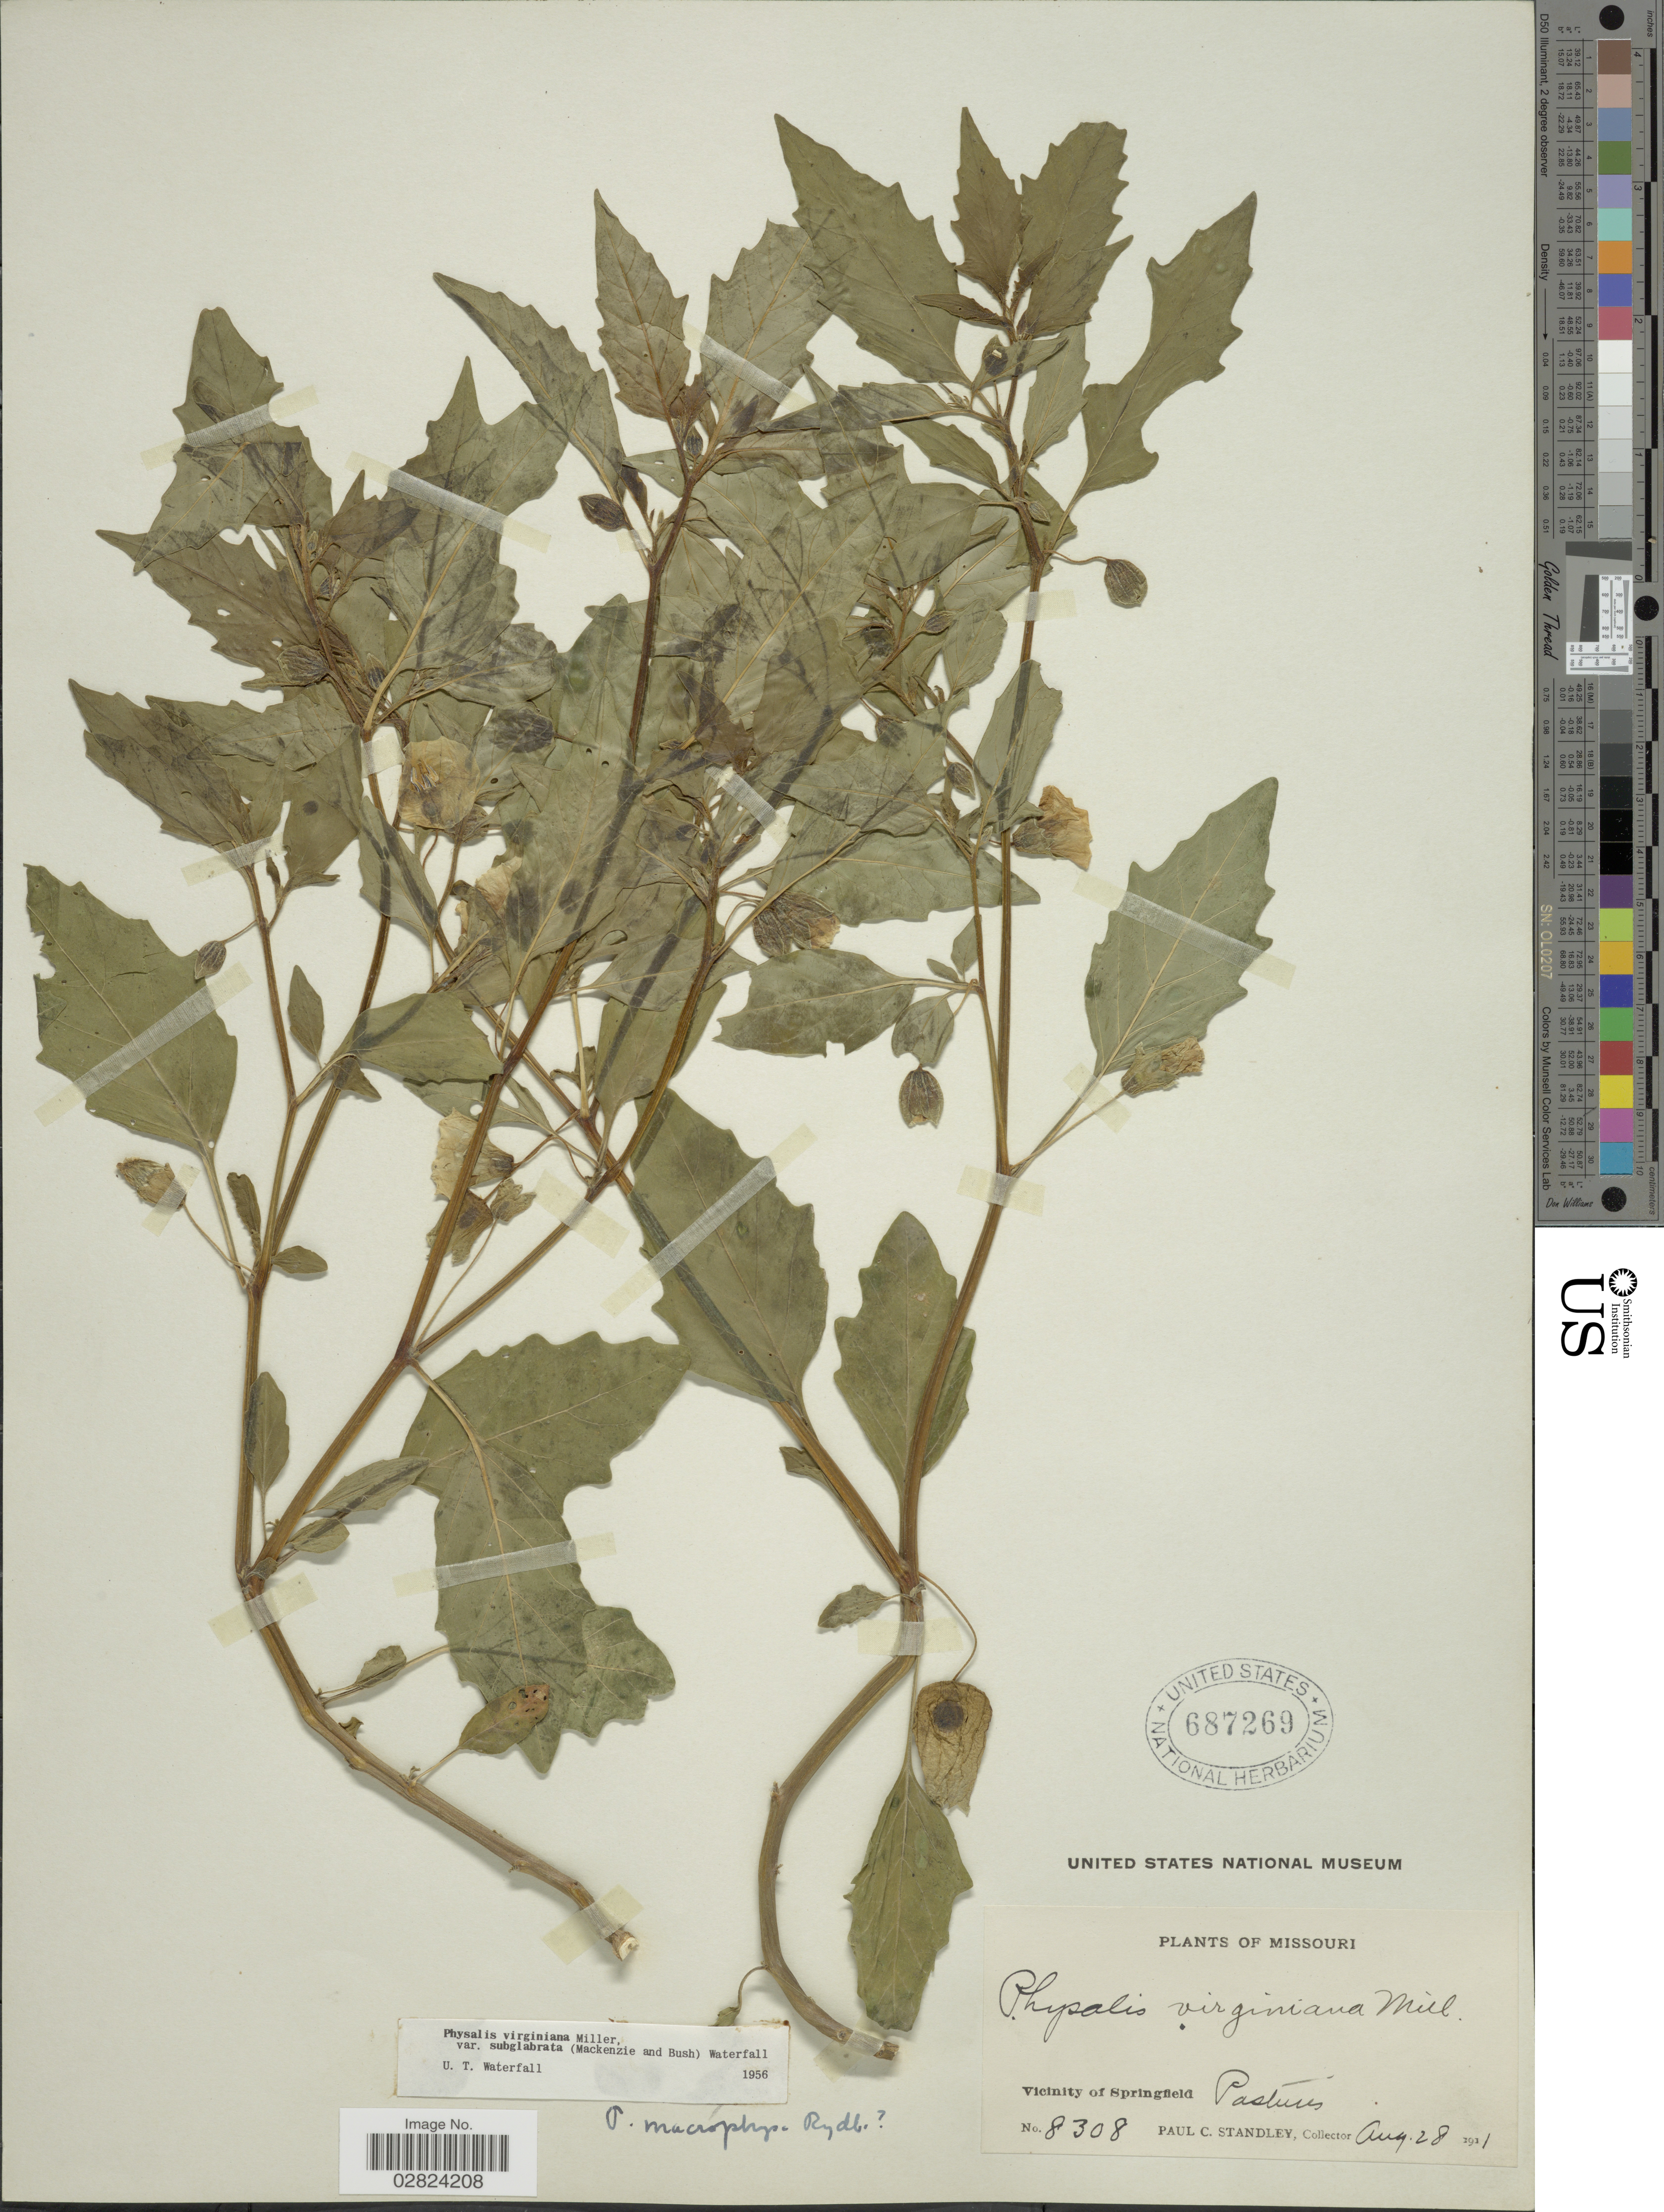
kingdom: Plantae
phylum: Tracheophyta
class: Magnoliopsida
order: Solanales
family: Solanaceae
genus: Physalis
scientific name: Physalis subglabrata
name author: Mack. & Bush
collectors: P. C. Standley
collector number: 8308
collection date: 1911-08-28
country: United States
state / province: Missouri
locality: Vicinity of Springfield.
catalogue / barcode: US 687269